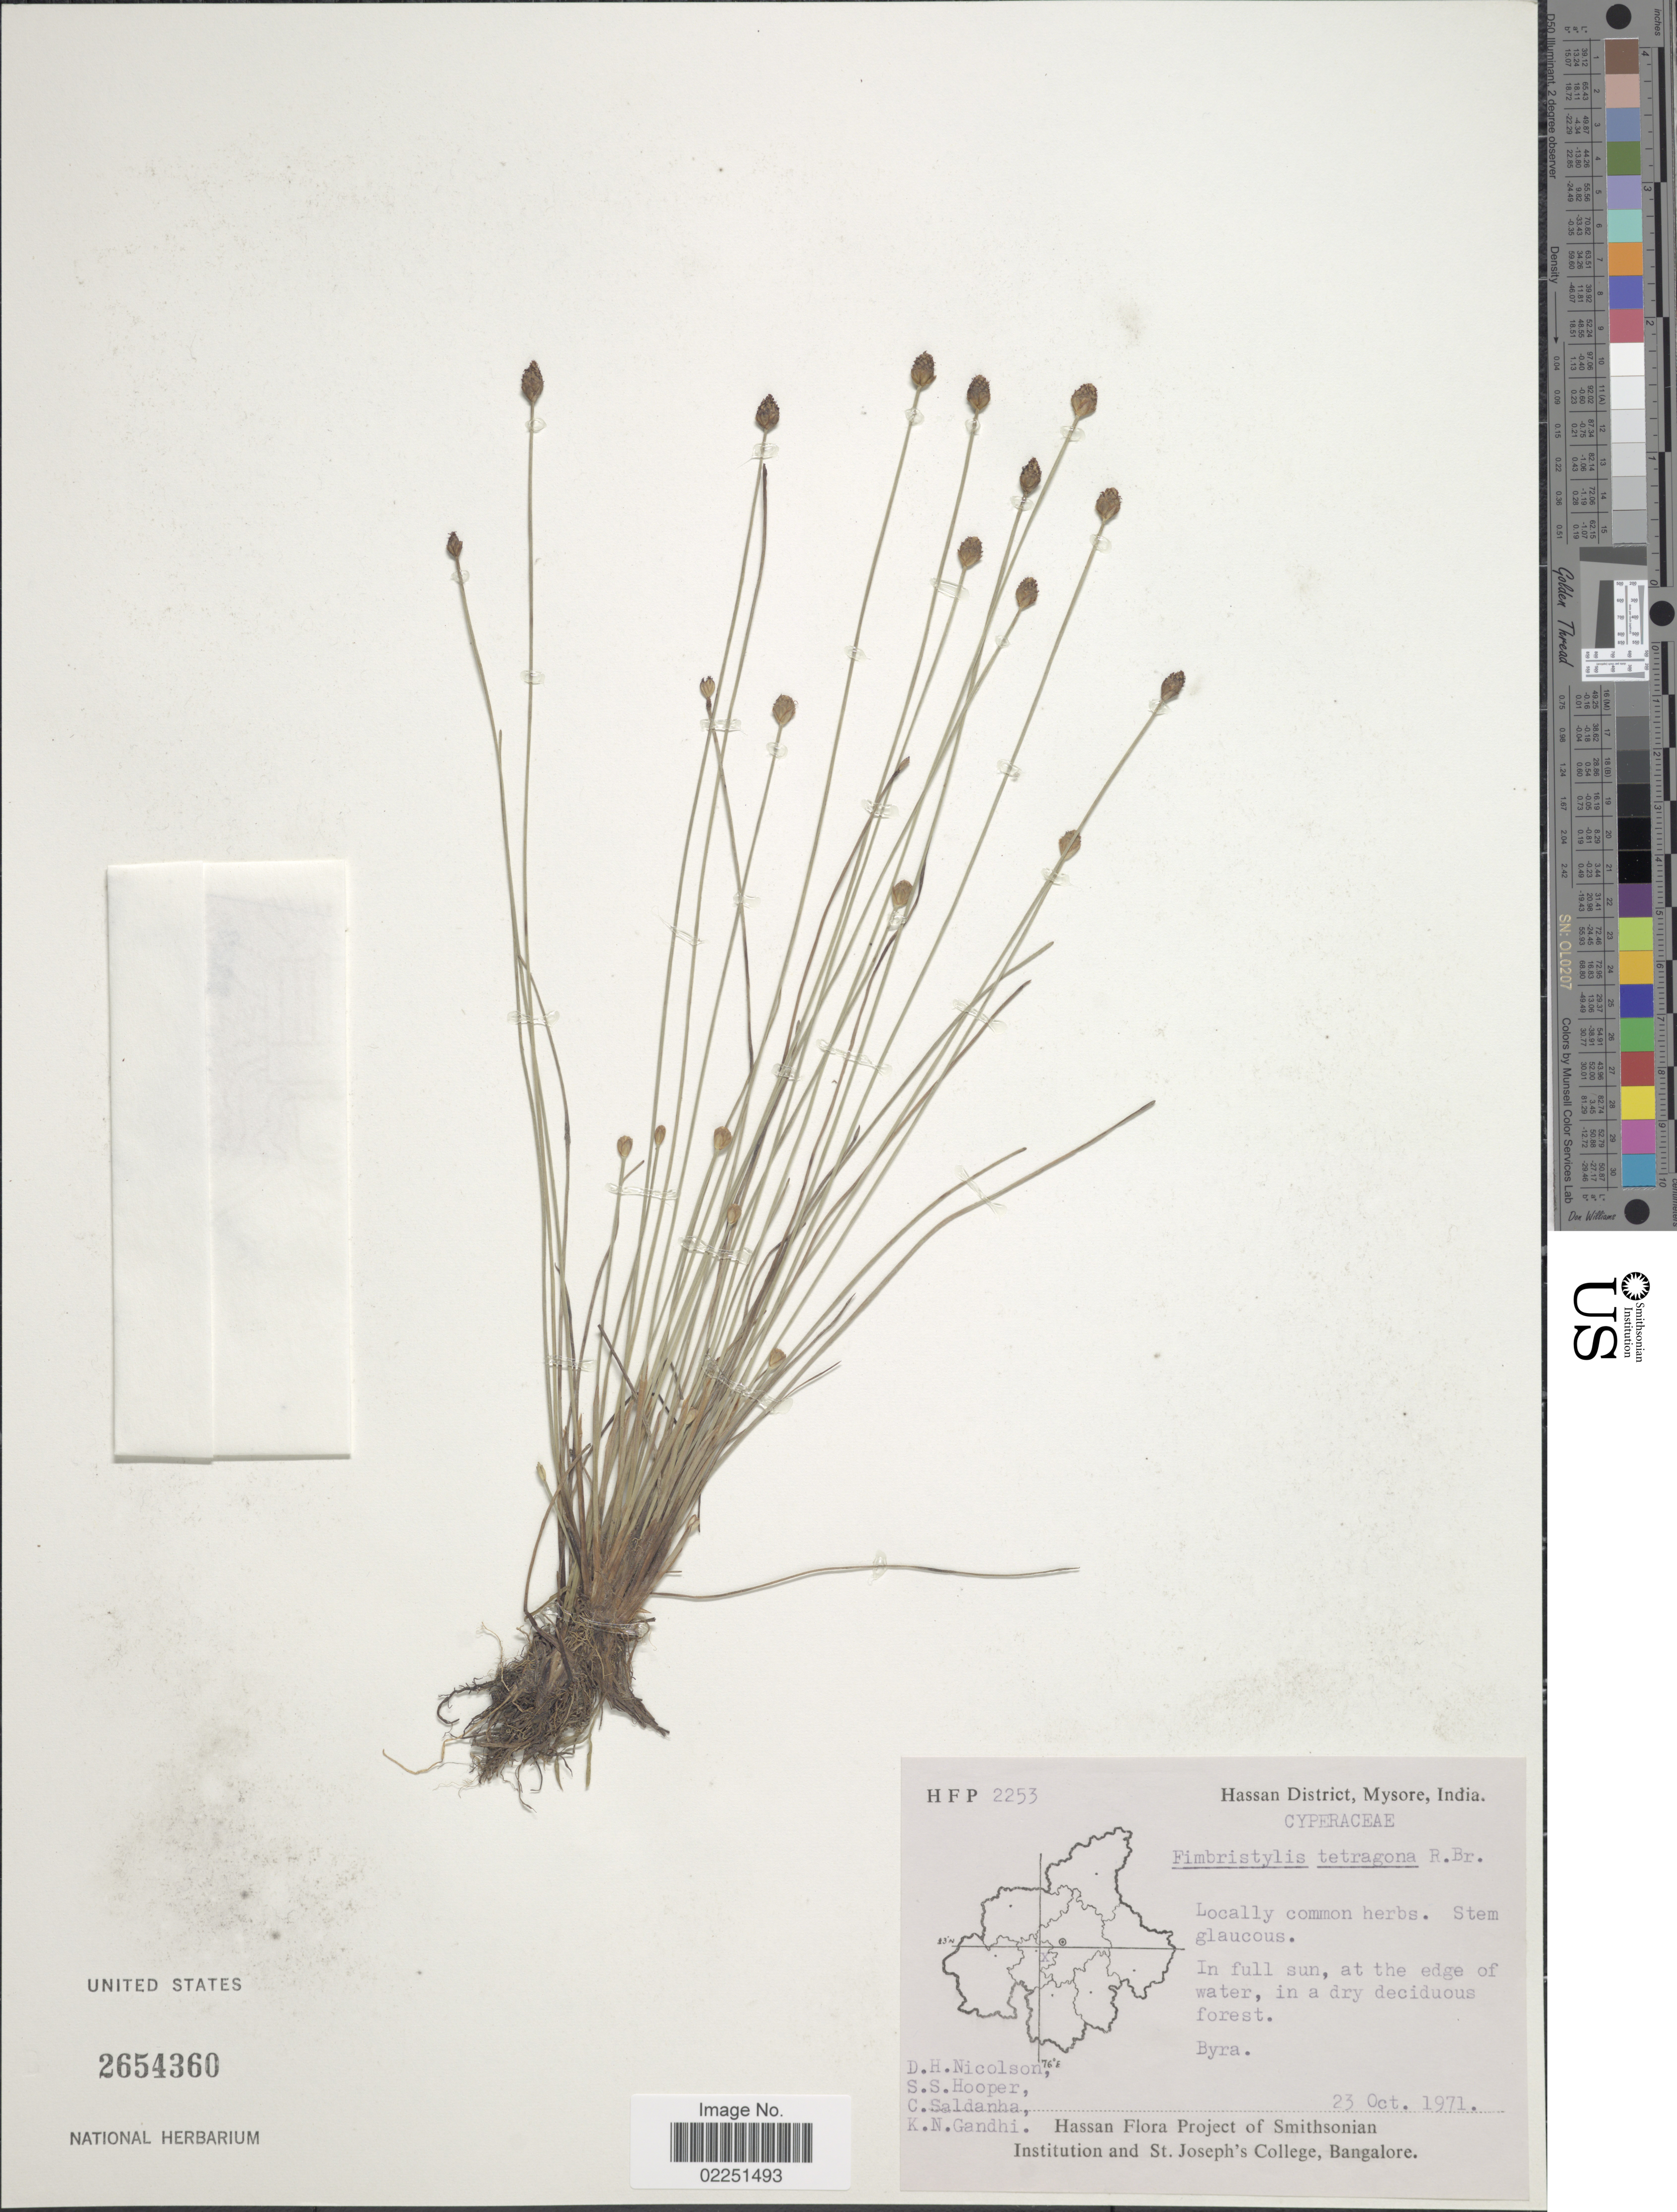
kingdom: Plantae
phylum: Tracheophyta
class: Liliopsida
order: Poales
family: Cyperaceae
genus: Fimbristylis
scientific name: Fimbristylis tetragona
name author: R. Br.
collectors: D. H. Nicolson, S. S. Hooper, C. Saldanha & K. N. Gandhi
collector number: HFP2253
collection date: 1971-10-23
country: India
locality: Hassan District, Mysore. Byra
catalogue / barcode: US 2654360